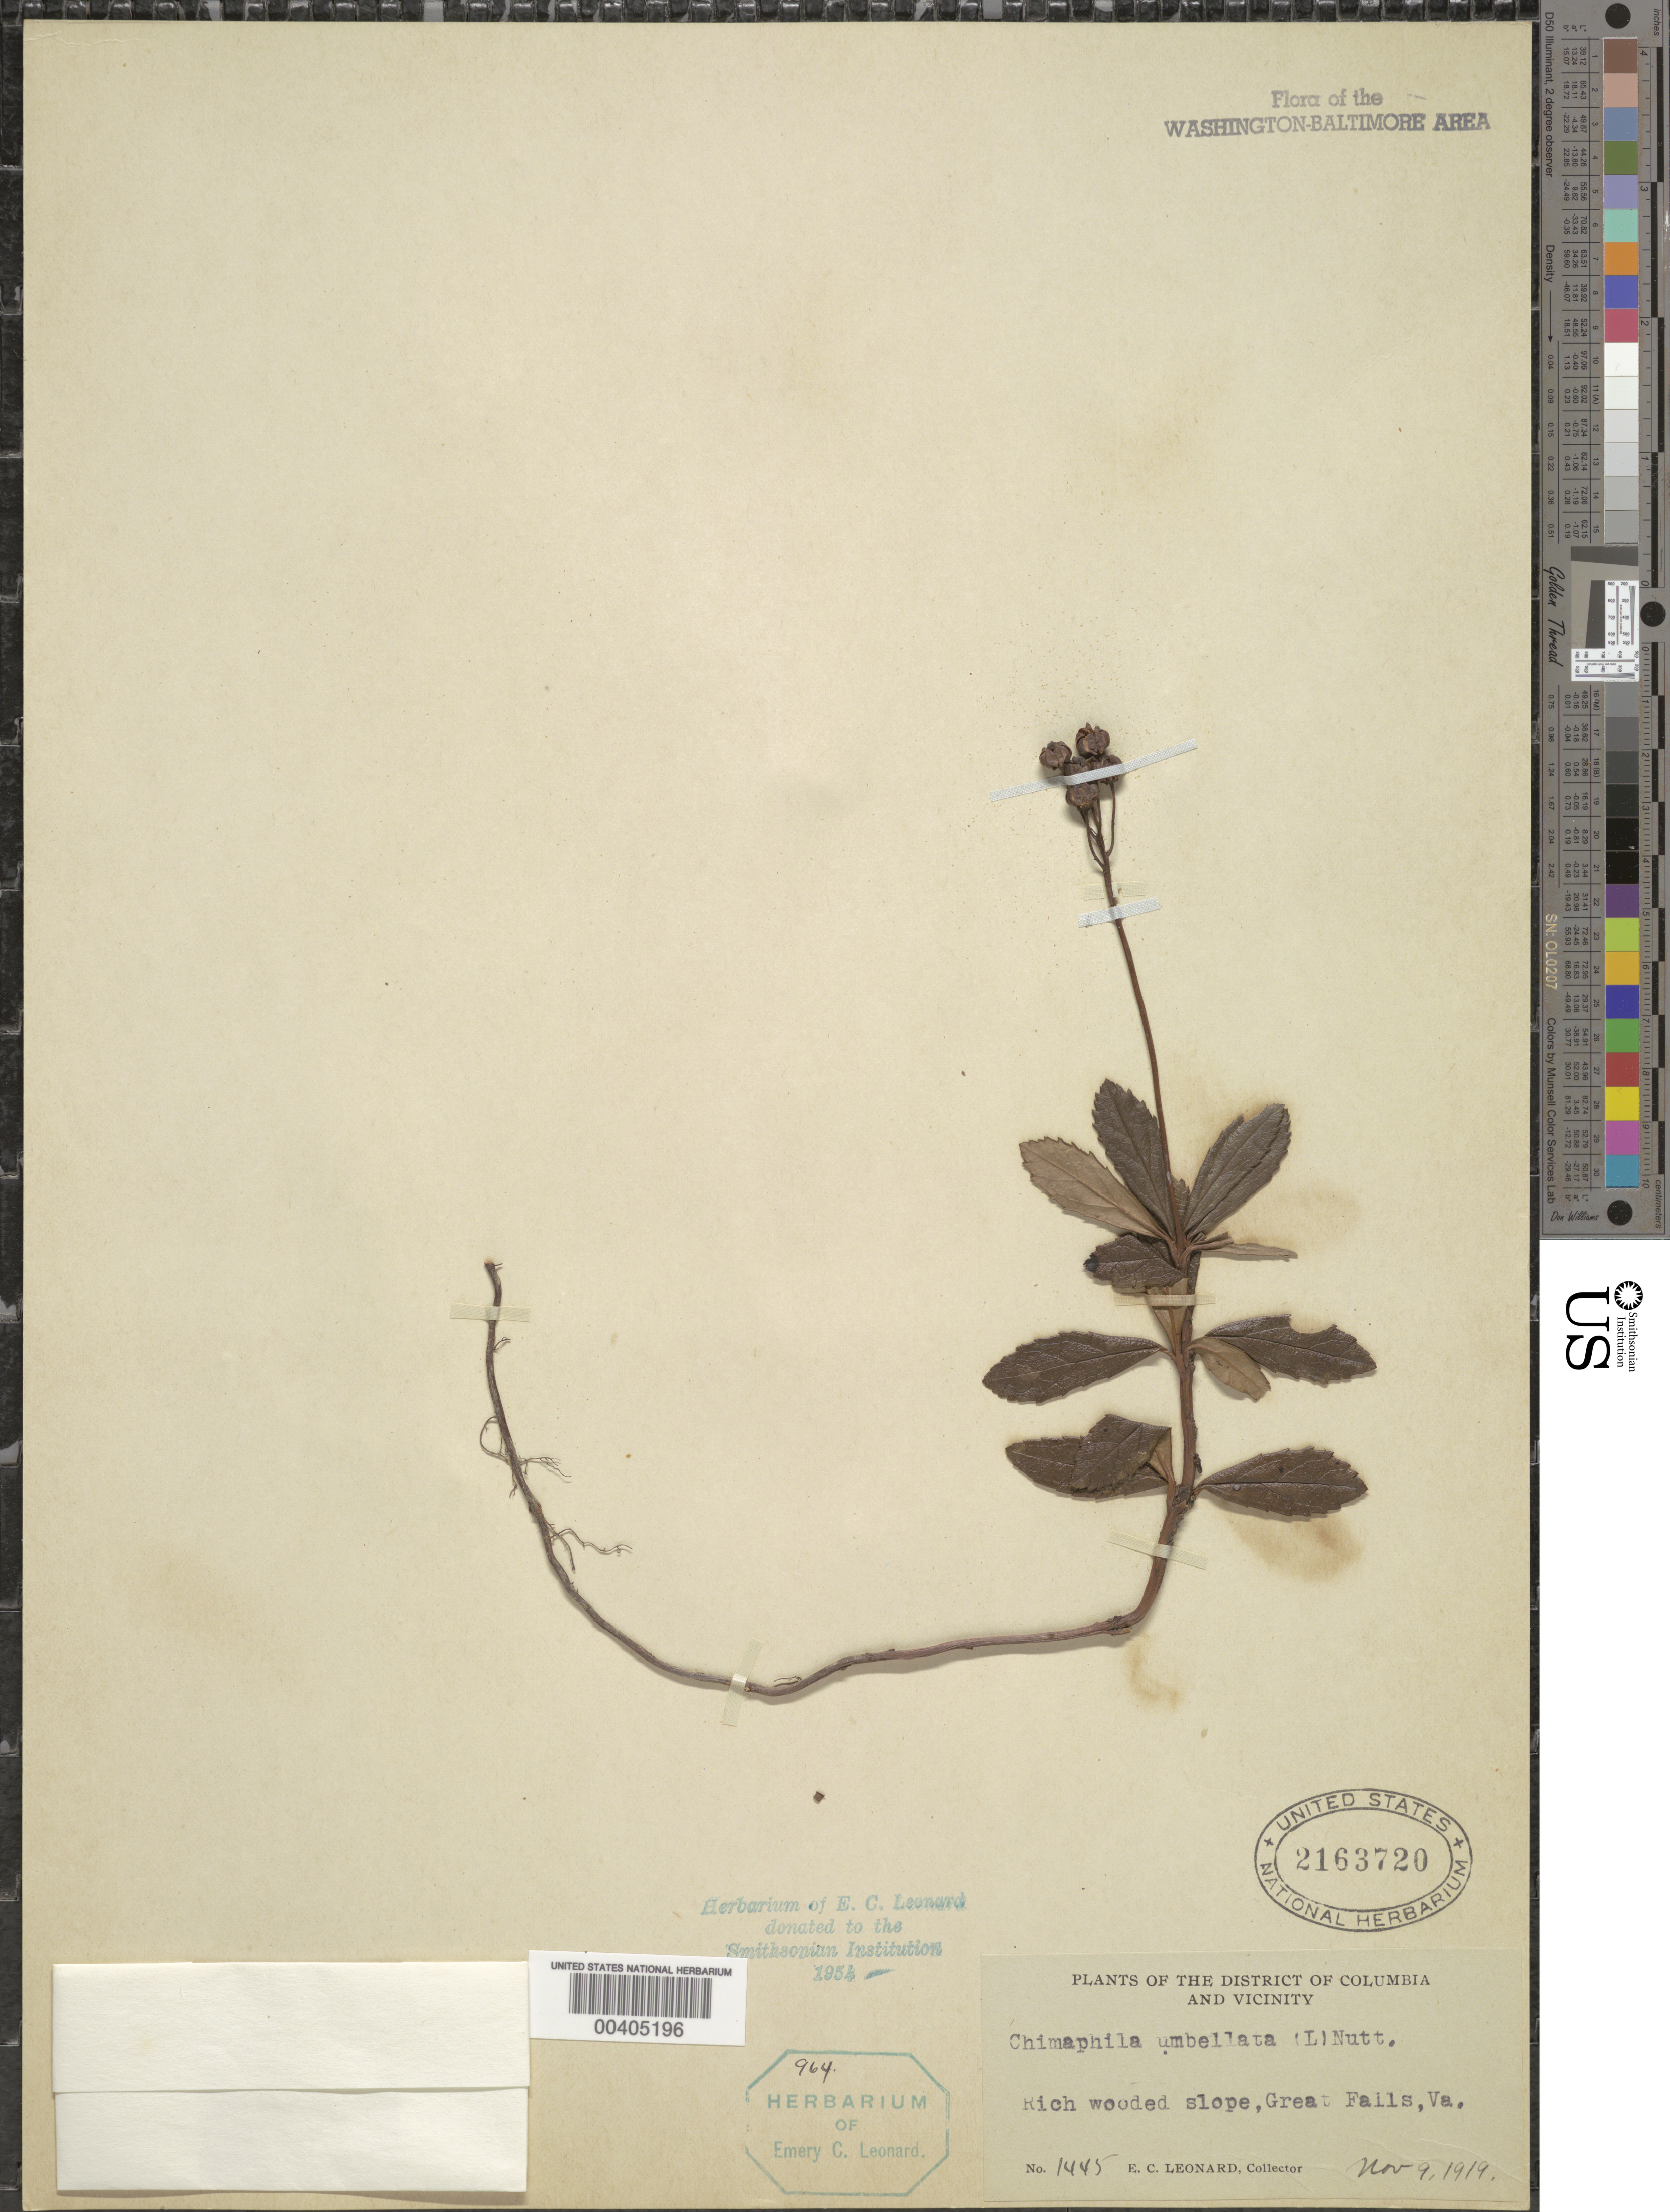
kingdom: Plantae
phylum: Tracheophyta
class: Magnoliopsida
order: Ericales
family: Ericaceae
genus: Chimaphila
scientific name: Chimaphila maculata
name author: (L.) Pursh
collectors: E. C. Leonard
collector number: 1445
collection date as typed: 09 Nov 1919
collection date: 1919-11-09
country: United States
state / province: Virginia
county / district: Fairfax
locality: Great Falls C. and O. Canal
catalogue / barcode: US 2163720